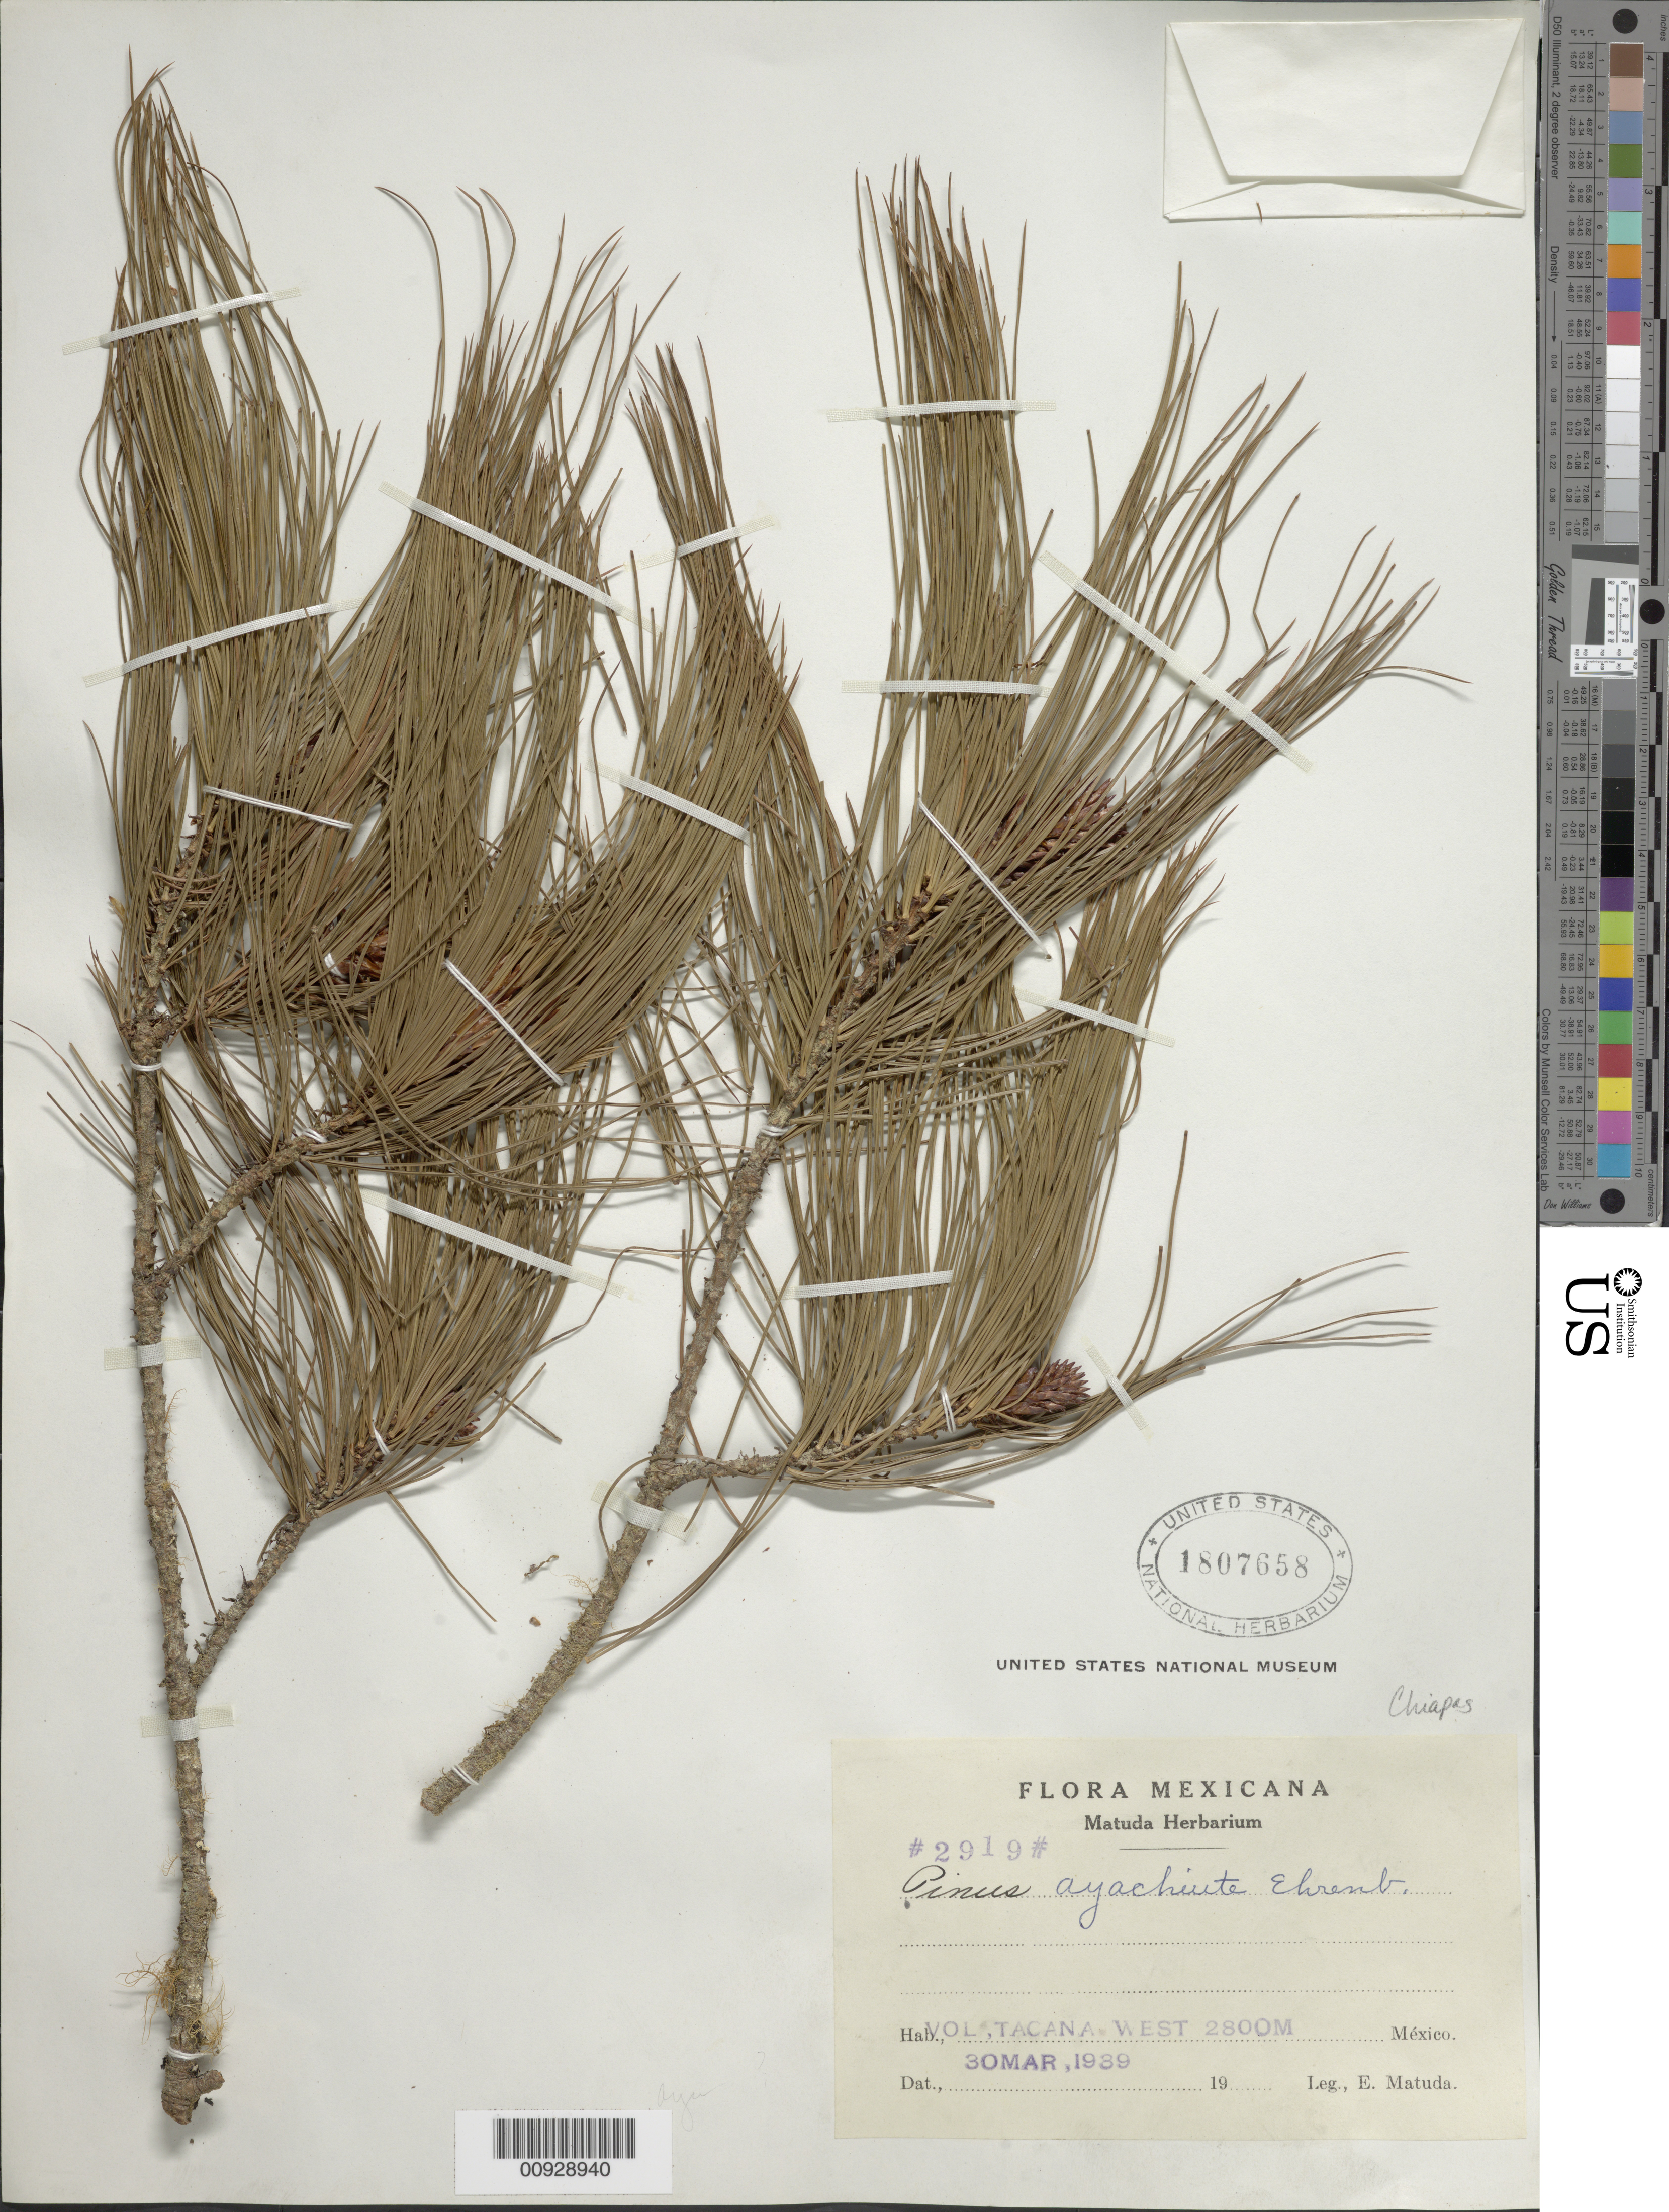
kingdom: Plantae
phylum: Tracheophyta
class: Pinopsida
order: Pinales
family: Pinaceae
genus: Pinus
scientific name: Pinus ayacahuite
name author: Ehrenb. ex Schltdl.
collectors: E. Matuda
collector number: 2919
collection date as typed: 30 Mar 1939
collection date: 1939-03-30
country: Mexico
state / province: Chiapas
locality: Vol. Tacaná West.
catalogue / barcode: US 1807658